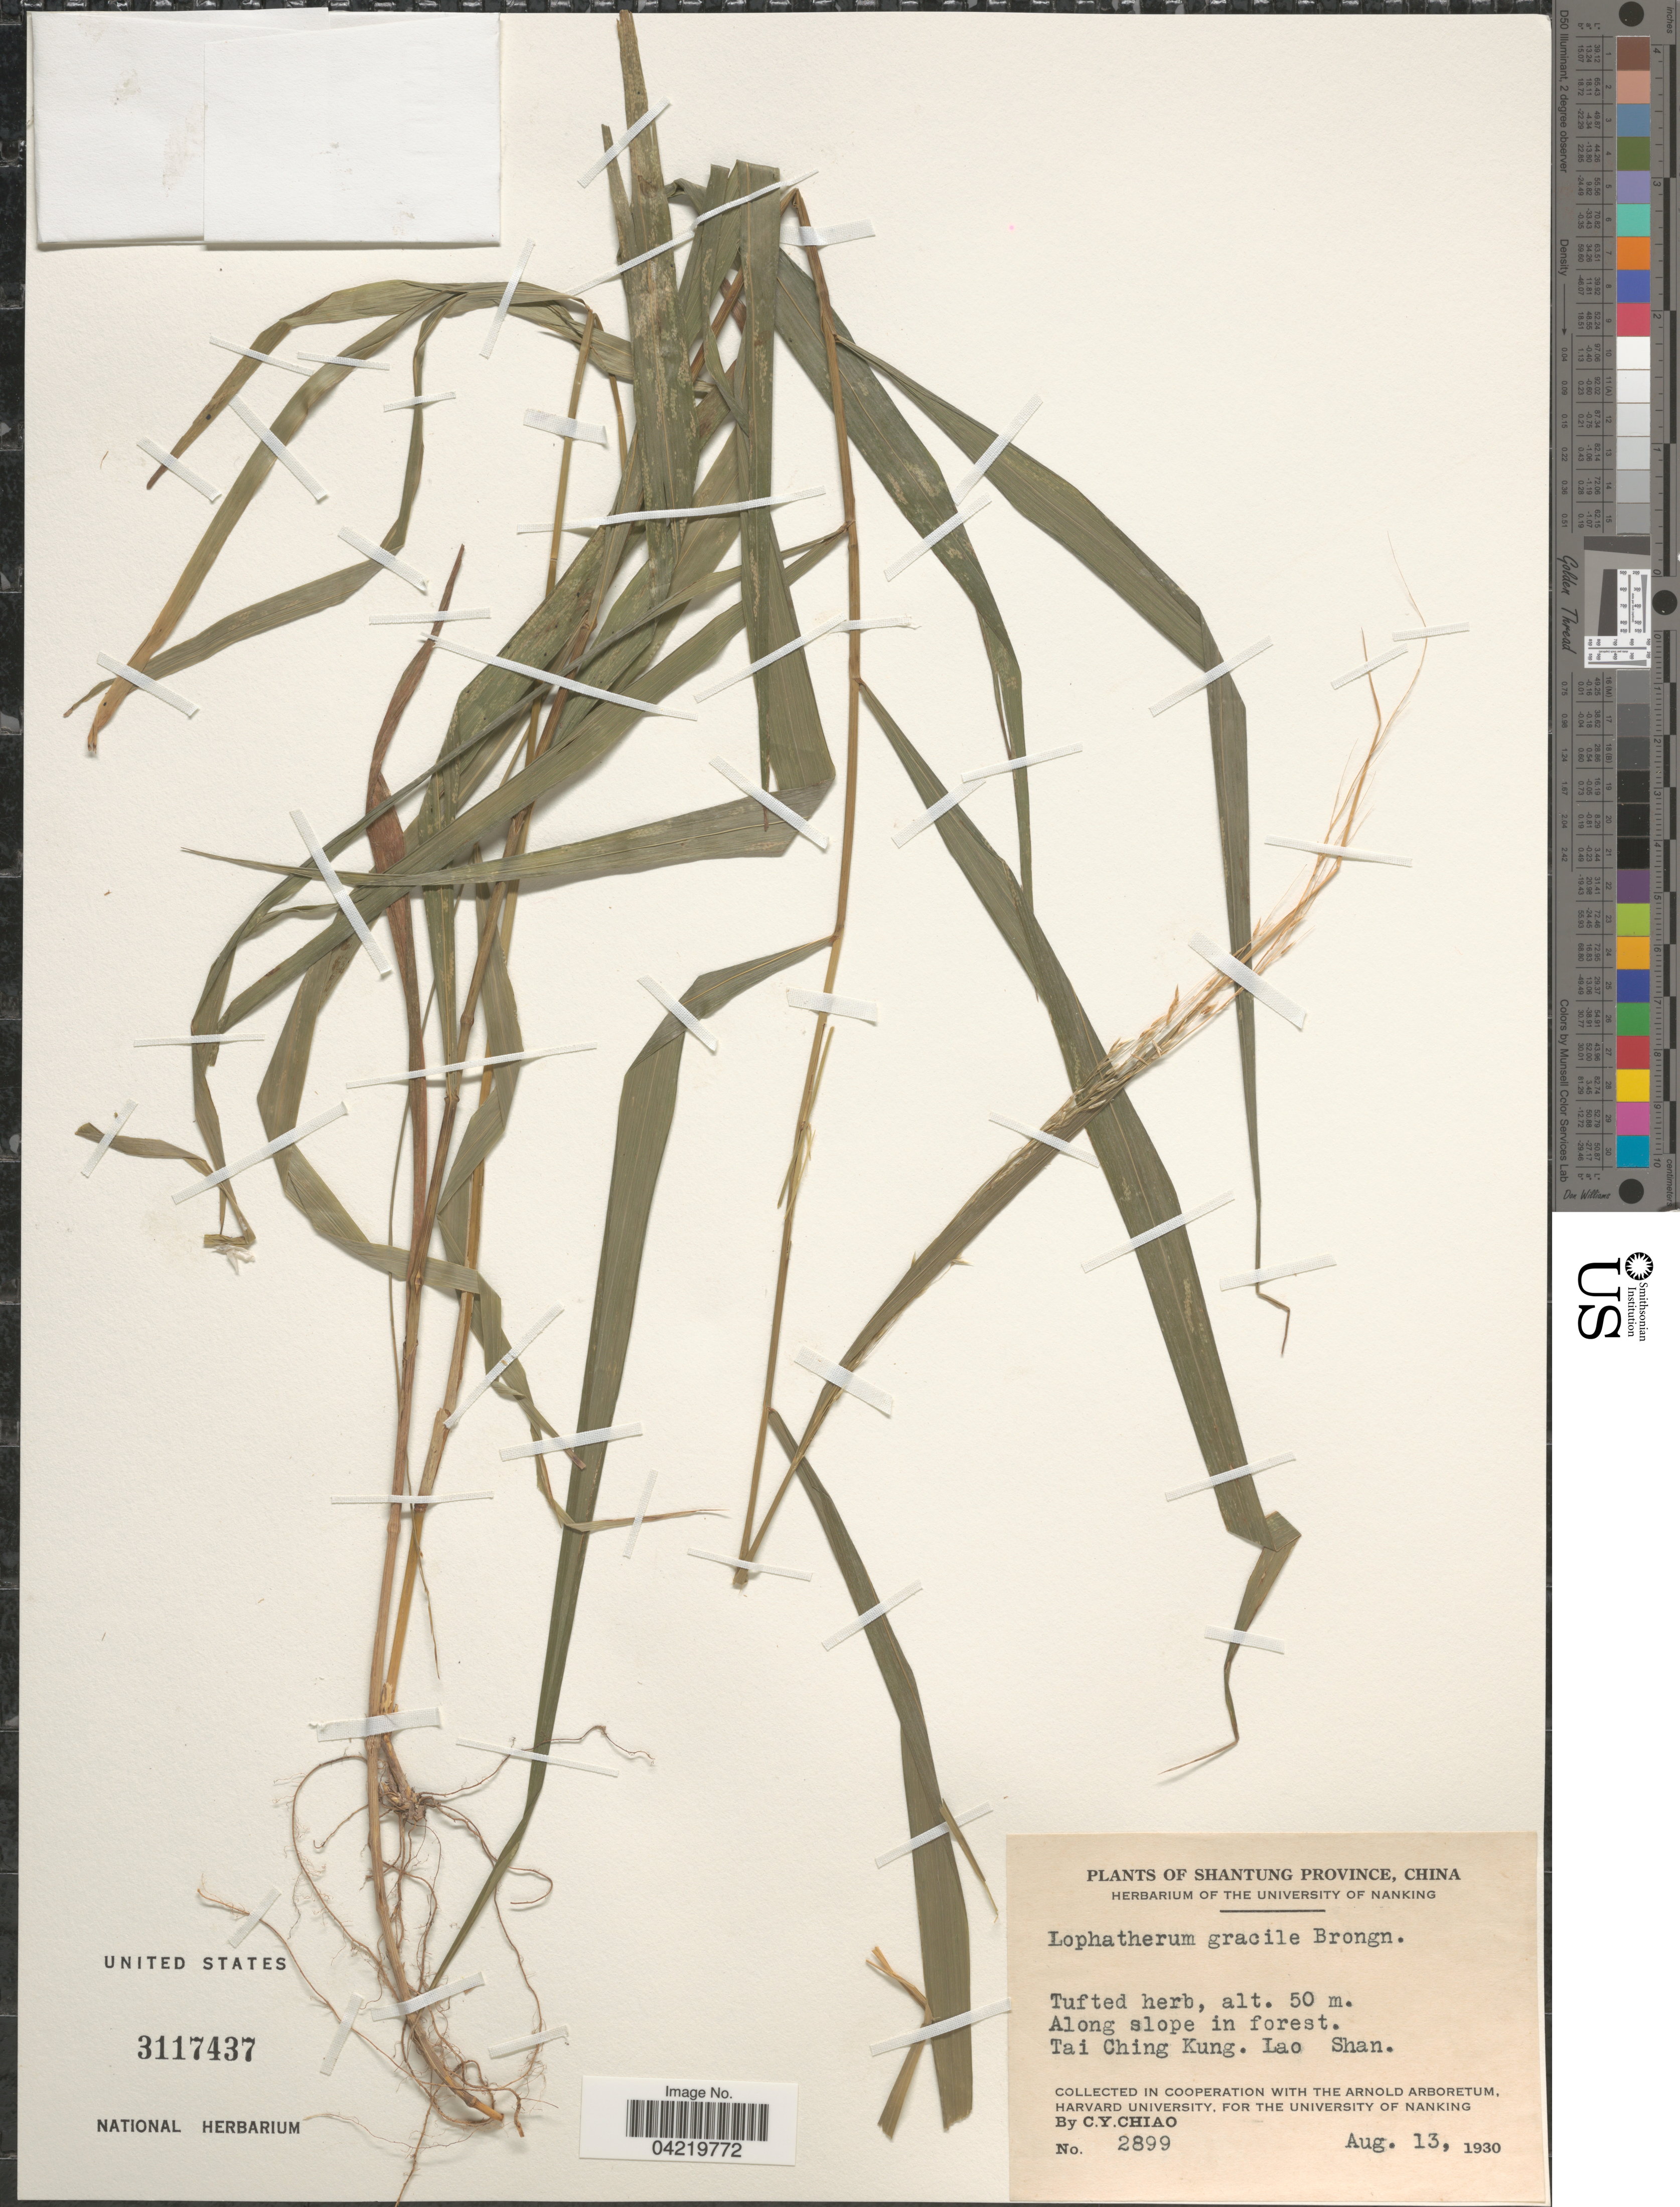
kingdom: Plantae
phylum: Tracheophyta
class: Liliopsida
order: Poales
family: Poaceae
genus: Lophatherum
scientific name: Lophatherum gracile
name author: Brongn.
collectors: C. Y. Chiao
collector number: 2899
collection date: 1930-08-13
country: China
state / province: Shandong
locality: Shantung Province. Along slope in forest. Tai Ching Kung. Lao Shan.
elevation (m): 50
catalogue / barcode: US 3117437